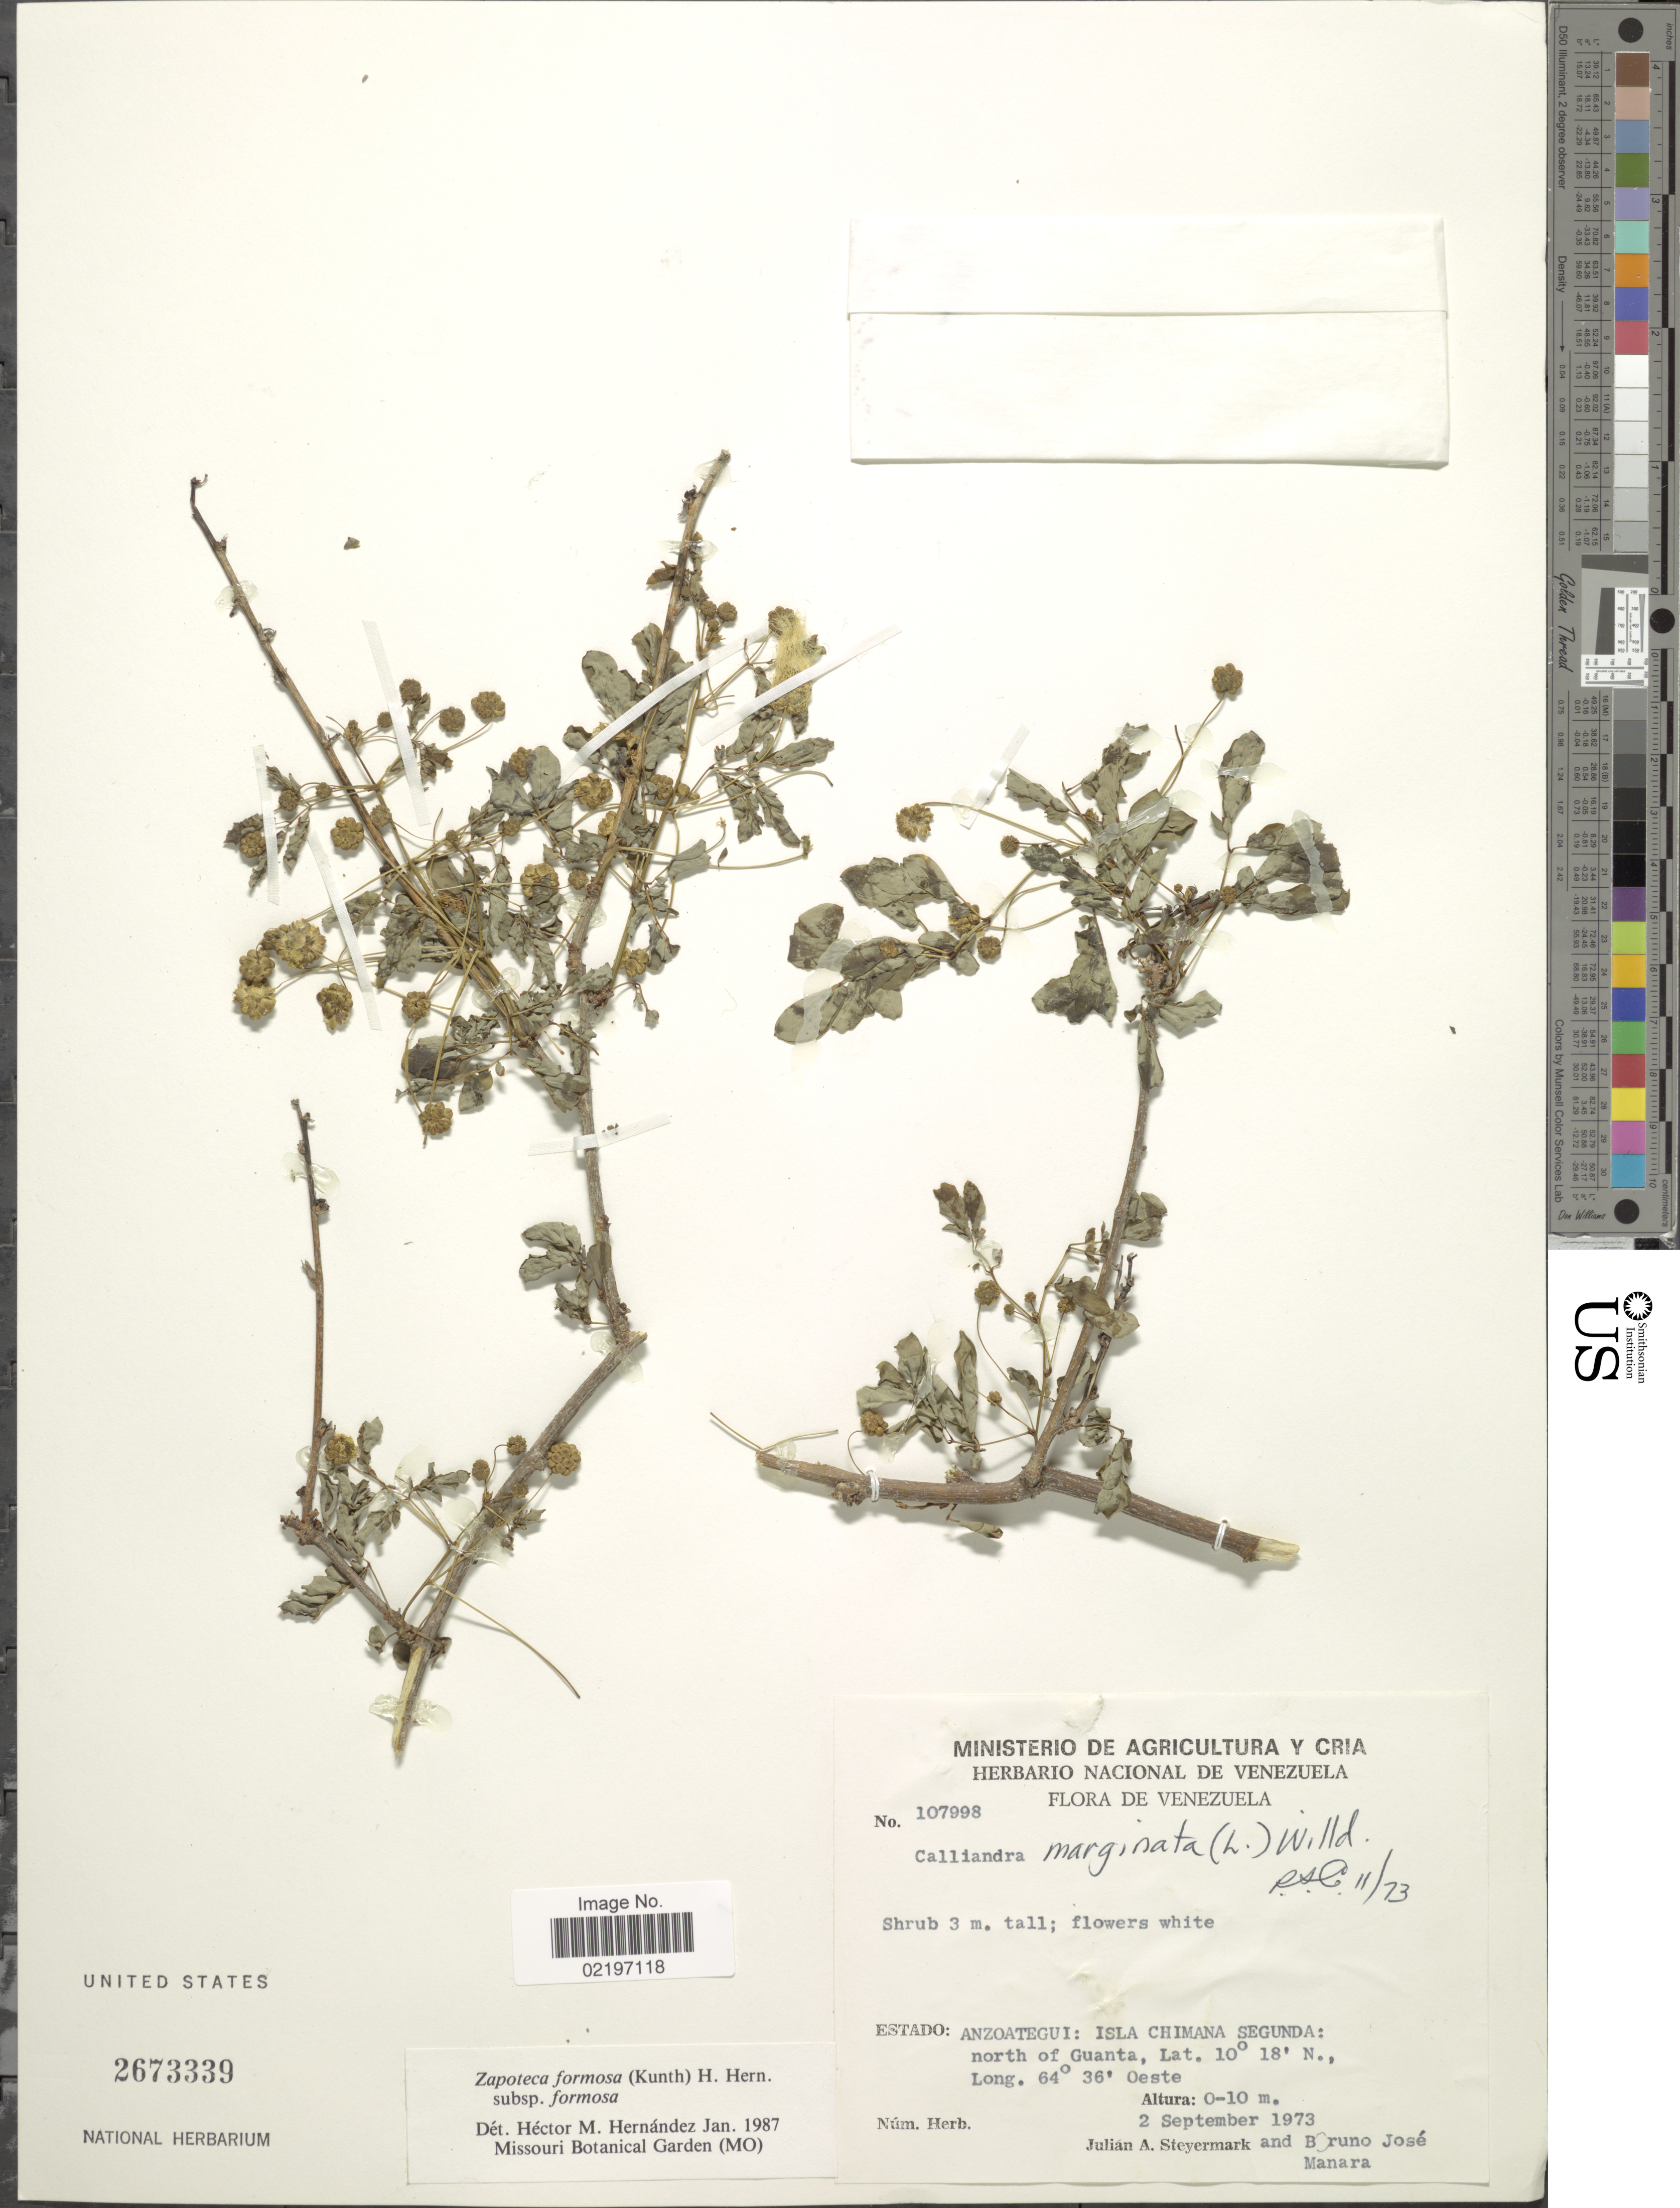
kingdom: Plantae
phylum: Tracheophyta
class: Magnoliopsida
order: Fabales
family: Fabaceae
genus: Zapoteca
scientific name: Zapoteca formosa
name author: (Kunth) H.M. Hern.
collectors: J. Steyermark & B. Manara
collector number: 107998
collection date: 1973-09-02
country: Venezuela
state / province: Anzoategui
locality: Isla Chimana Segunda: north of Guanta.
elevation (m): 0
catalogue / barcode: US 2673339